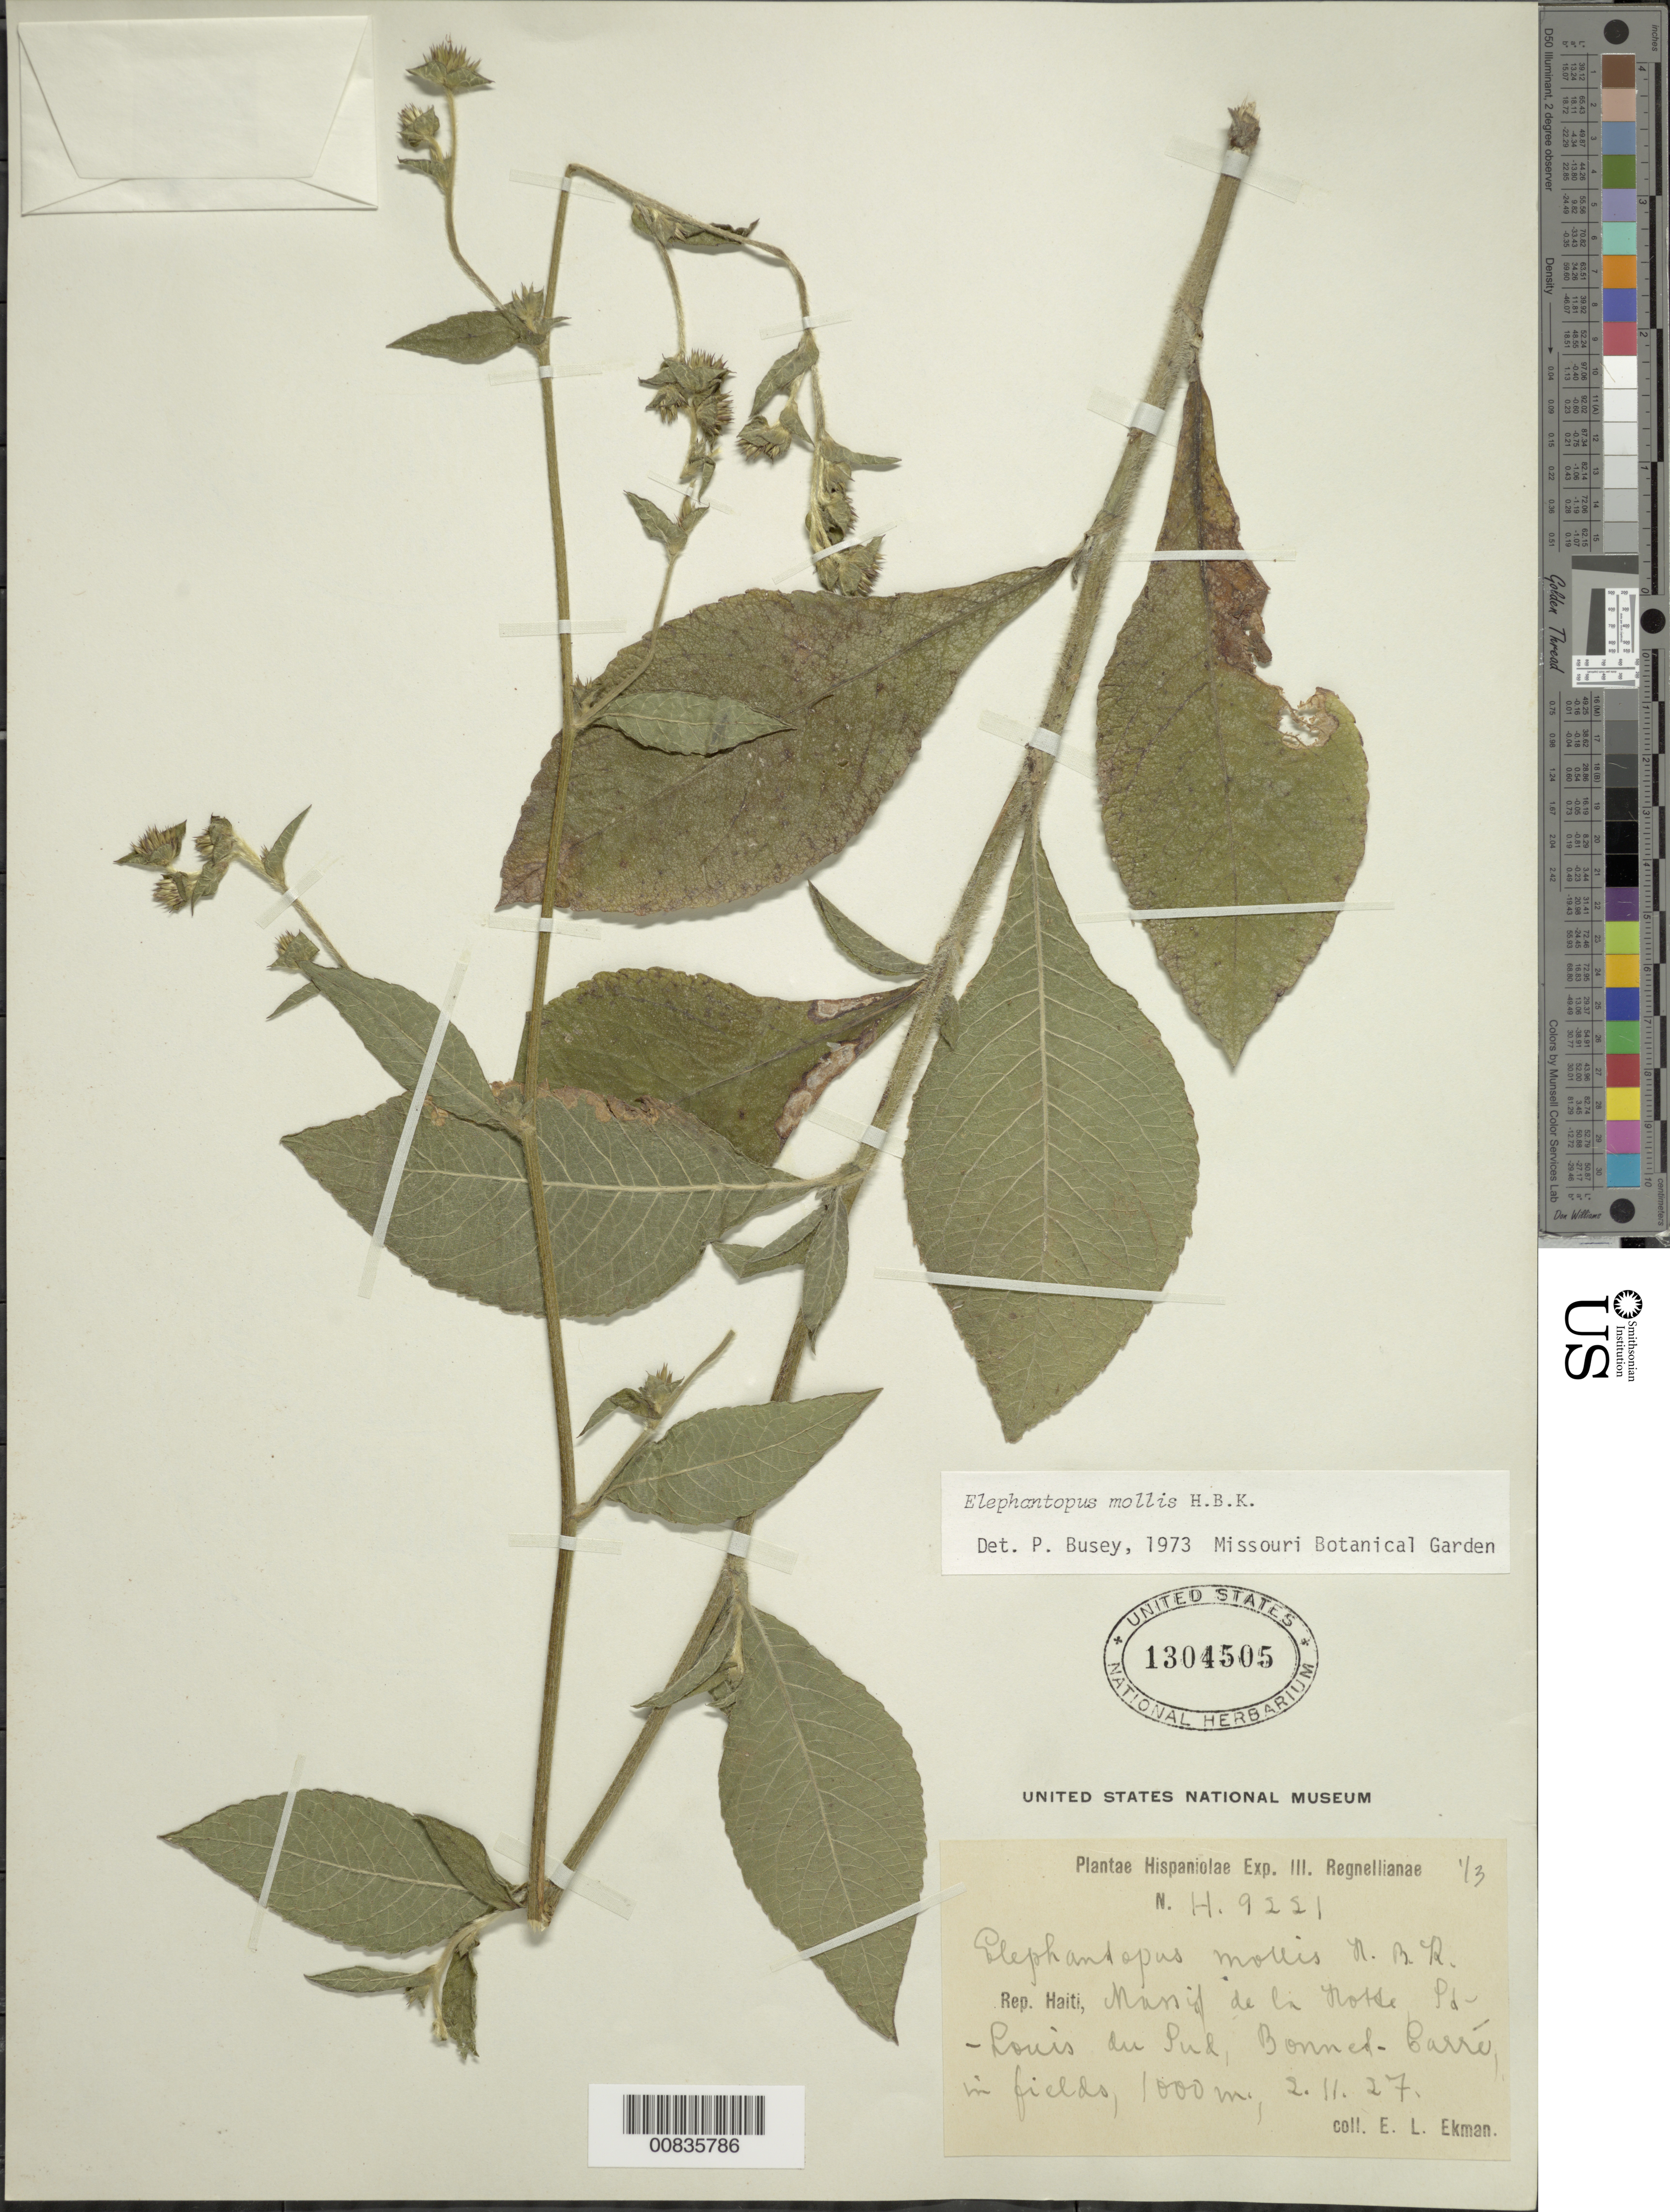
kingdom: Plantae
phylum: Tracheophyta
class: Magnoliopsida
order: Asterales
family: Asteraceae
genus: Elephantopus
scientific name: Elephantopus mollis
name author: Kunth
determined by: Busey, P.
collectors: E. L. Ekman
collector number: H 9221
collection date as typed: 02 Nov 1927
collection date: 1927-11-02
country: Dominican Republic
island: Hispaniola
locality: Massif de la Hotte, St. Louis du Sud, Bonnet-Carré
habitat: In fields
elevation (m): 1000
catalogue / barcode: US 1304505